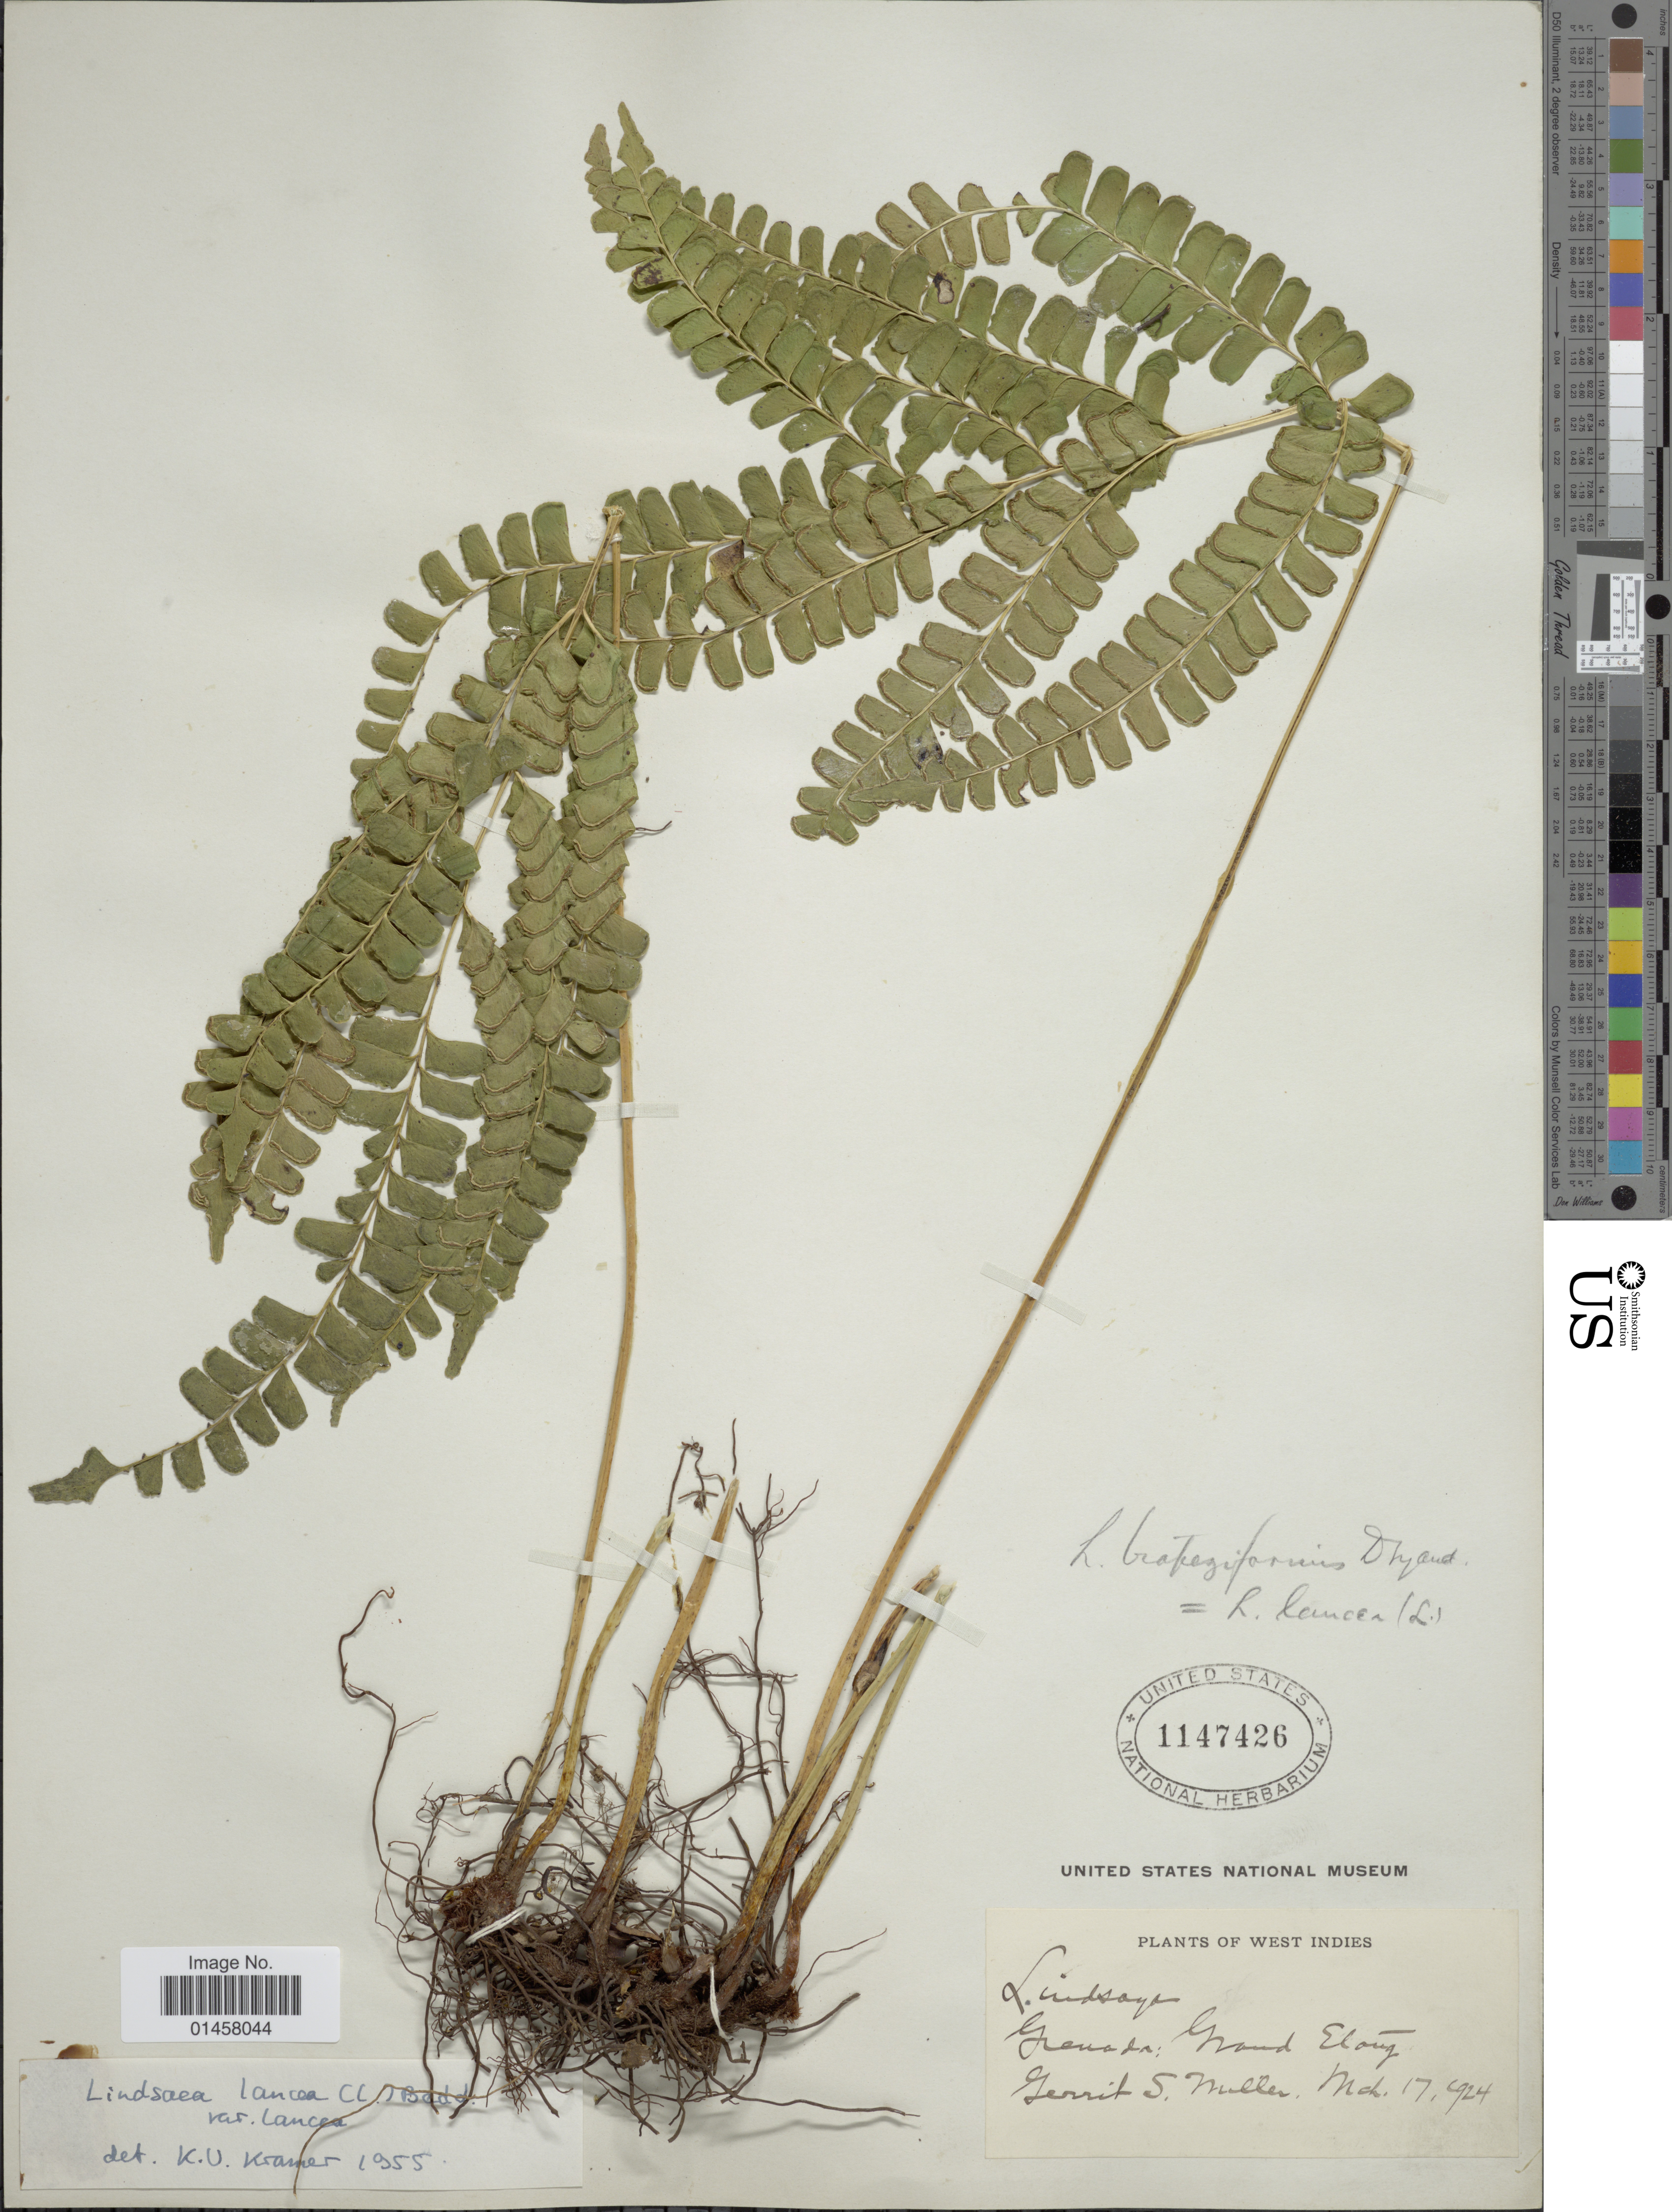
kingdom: Plantae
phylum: Tracheophyta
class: Polypodiopsida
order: Polypodiales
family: Lindsaeaceae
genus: Lindsaea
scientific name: Lindsaea lancea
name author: (L.) Bedd.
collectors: G. S. Miller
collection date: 1924-03-17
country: Grenada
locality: West Indies, Grenada: Grand Etang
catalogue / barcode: US 1147426